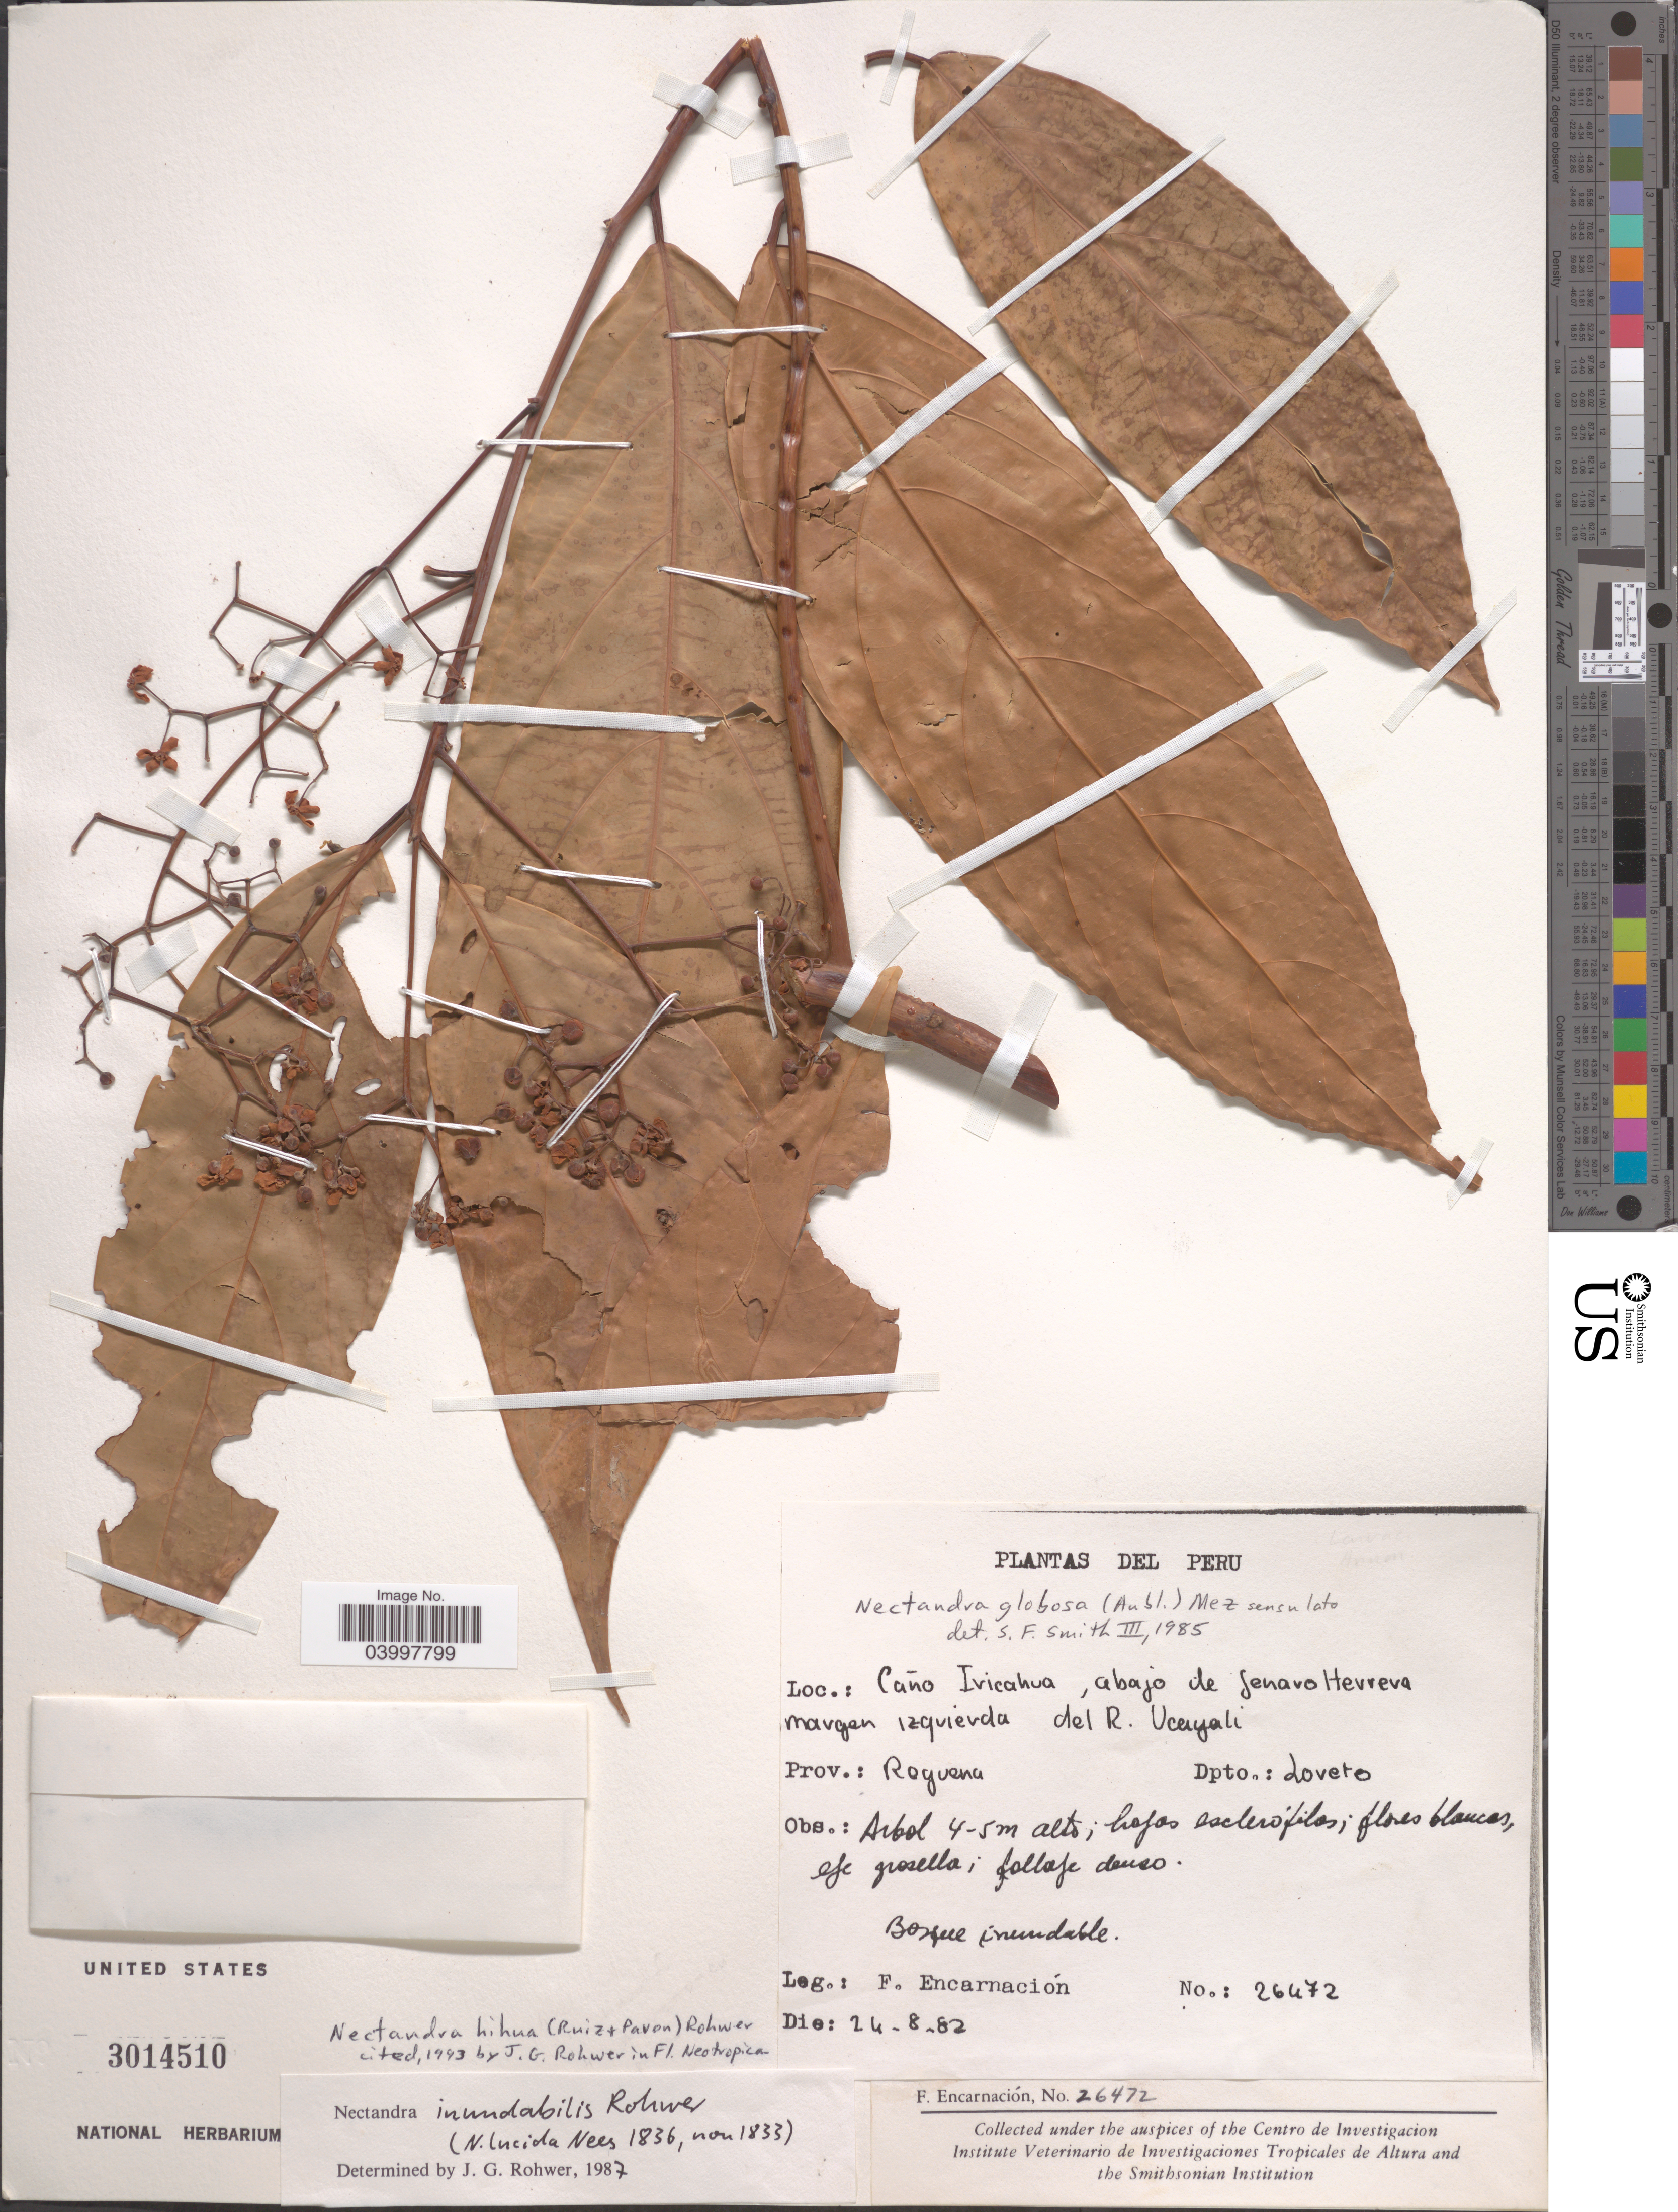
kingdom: Plantae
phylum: Tracheophyta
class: Magnoliopsida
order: Laurales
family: Lauraceae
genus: Nectandra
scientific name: Nectandra hihua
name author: (Ruiz & Pav.) Rohwer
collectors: F. Encarnación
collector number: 26472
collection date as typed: Transcribed d/m/y: 24/8/82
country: Peru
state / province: Loreto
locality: Caño Iricahua, abajo de Jenaro Herrera margen izquierda del R. Ucayali. Prov.: Requena. Dpto.: Loreto.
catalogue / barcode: US 3014510